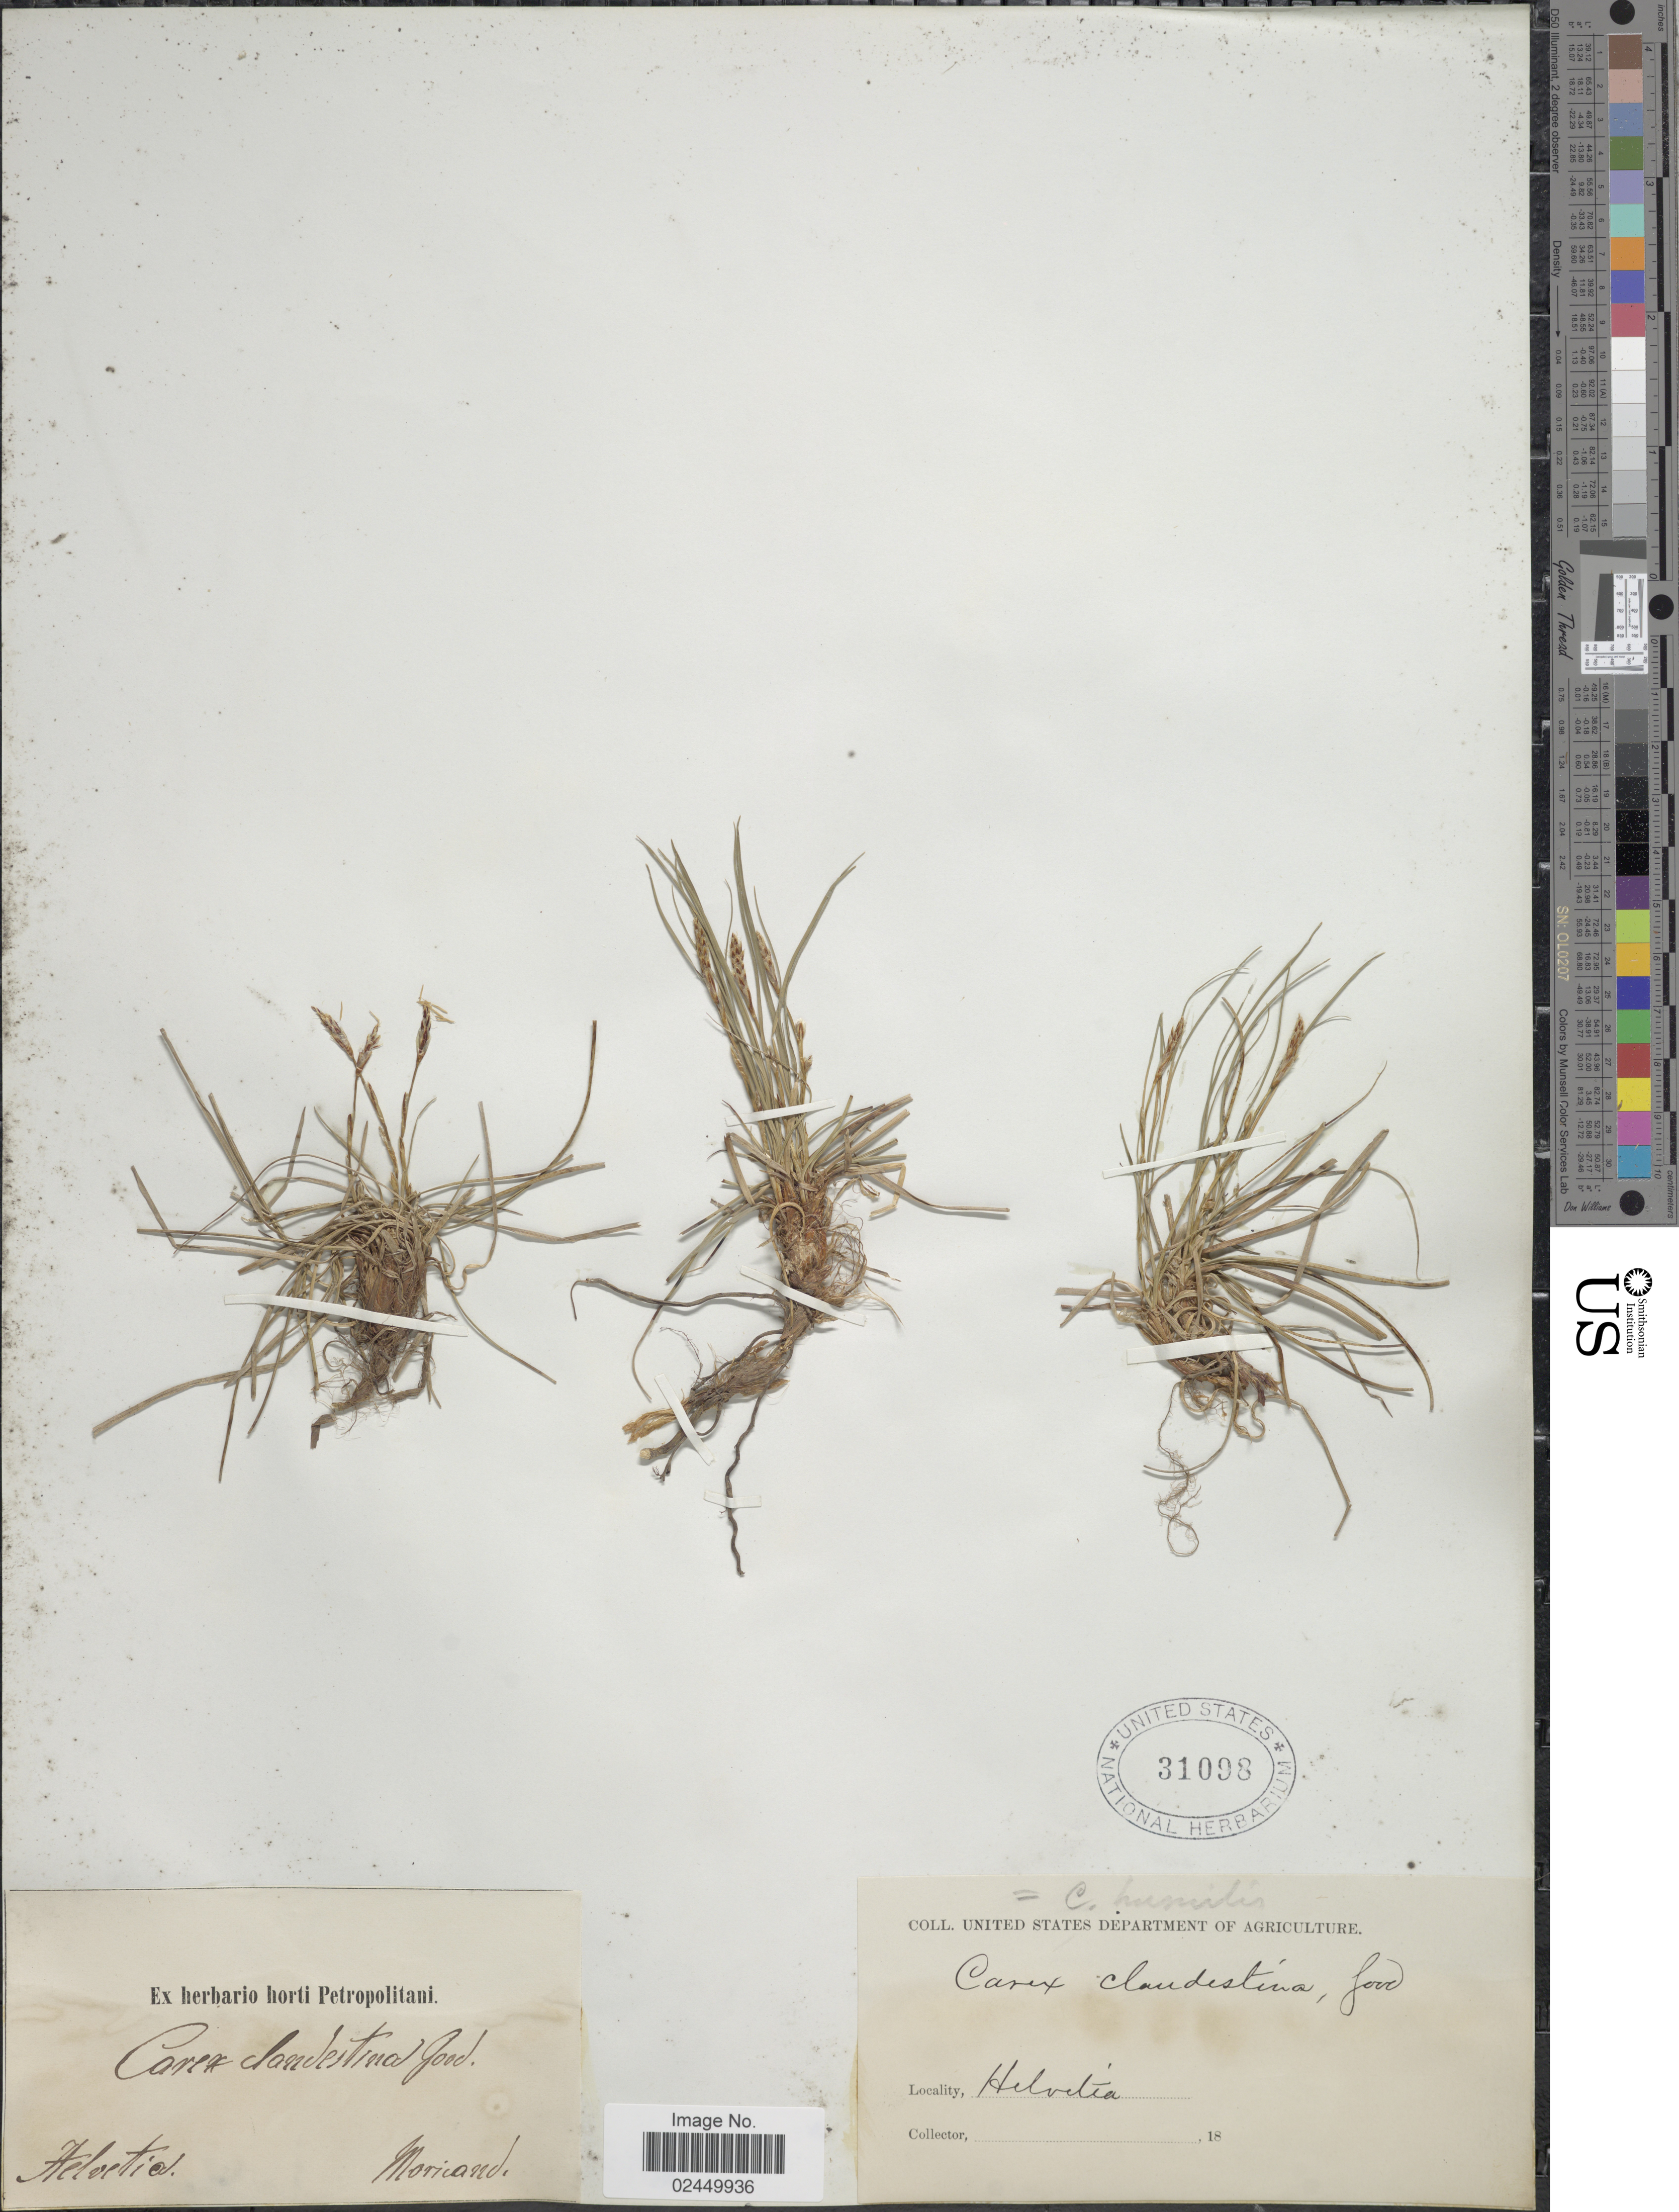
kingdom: Plantae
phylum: Tracheophyta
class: Liliopsida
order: Poales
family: Cyperaceae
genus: Carex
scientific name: Carex humilis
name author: Leyss.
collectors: Moricand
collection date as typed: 18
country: Switzerland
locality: Helvetia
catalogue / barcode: US 31098